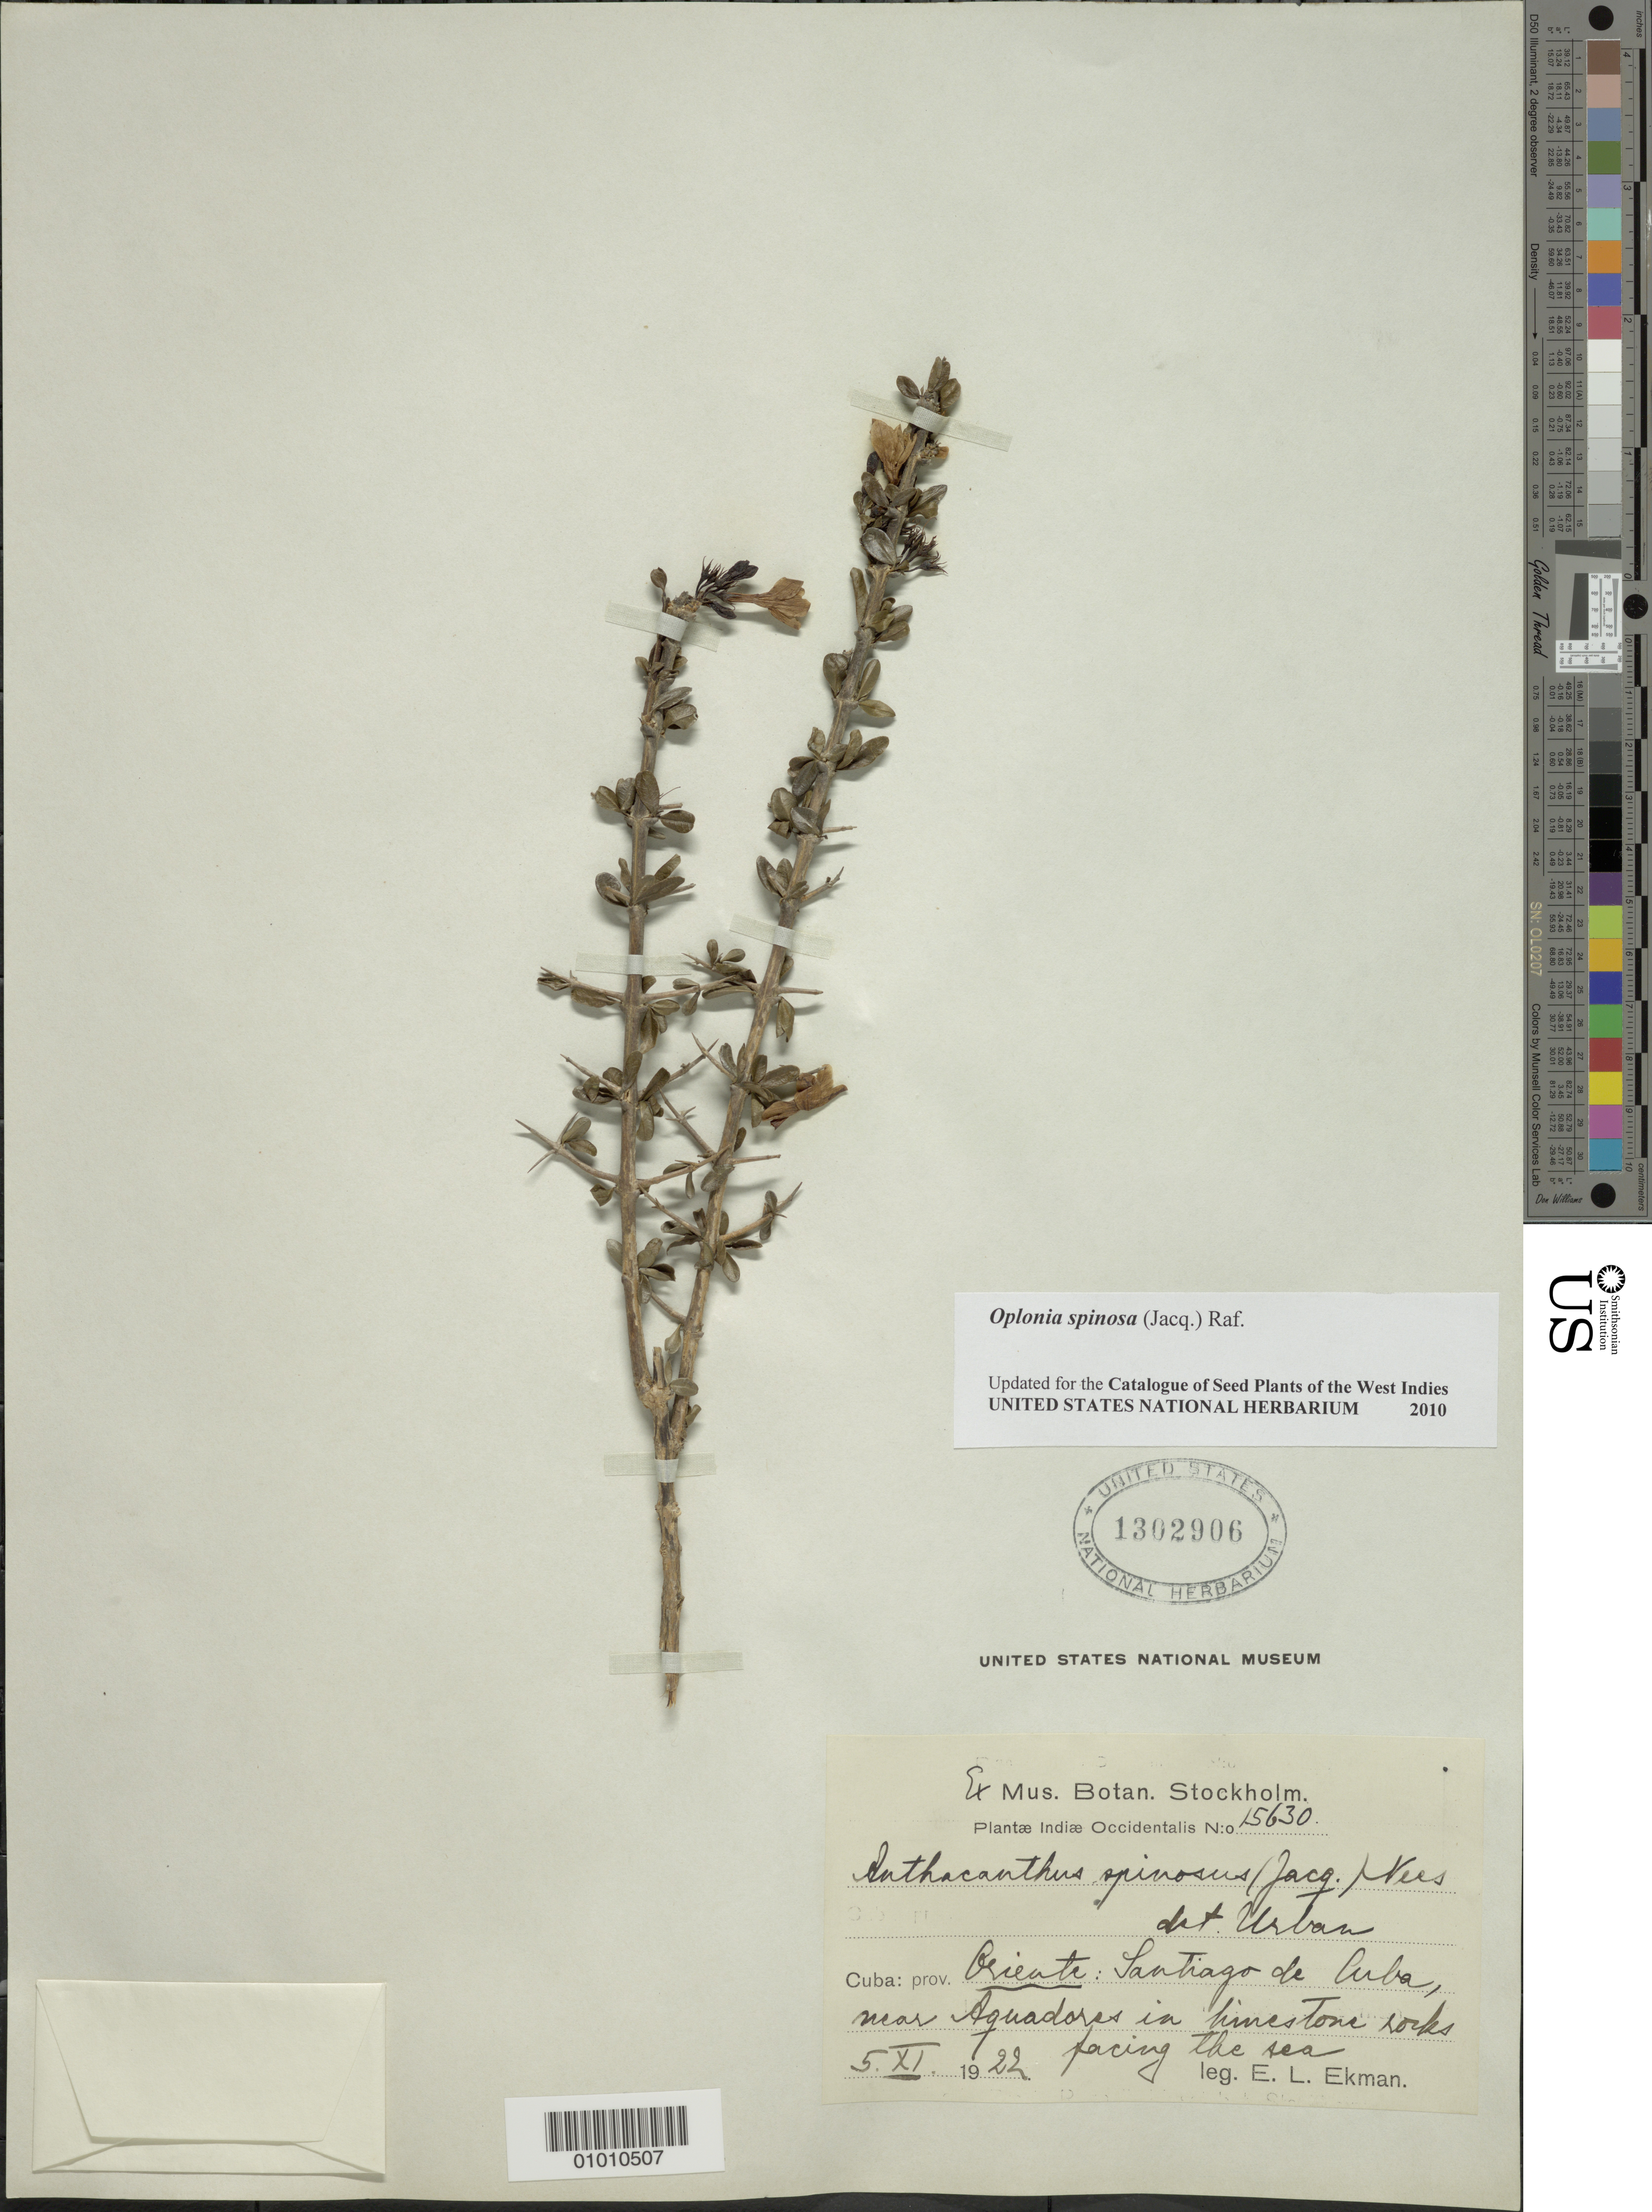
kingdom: Plantae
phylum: Tracheophyta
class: Magnoliopsida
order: Lamiales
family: Acanthaceae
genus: Oplonia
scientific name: Oplonia spinosa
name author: Raf.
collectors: E. L. Ekman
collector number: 15630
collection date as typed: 05 Nov 1922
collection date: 1922-11-05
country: Cuba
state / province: Santiago de Cuba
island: Cuba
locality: Santiago de Cuba, near Aguadores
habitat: In limestone rocks facing the sea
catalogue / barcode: US 1302906